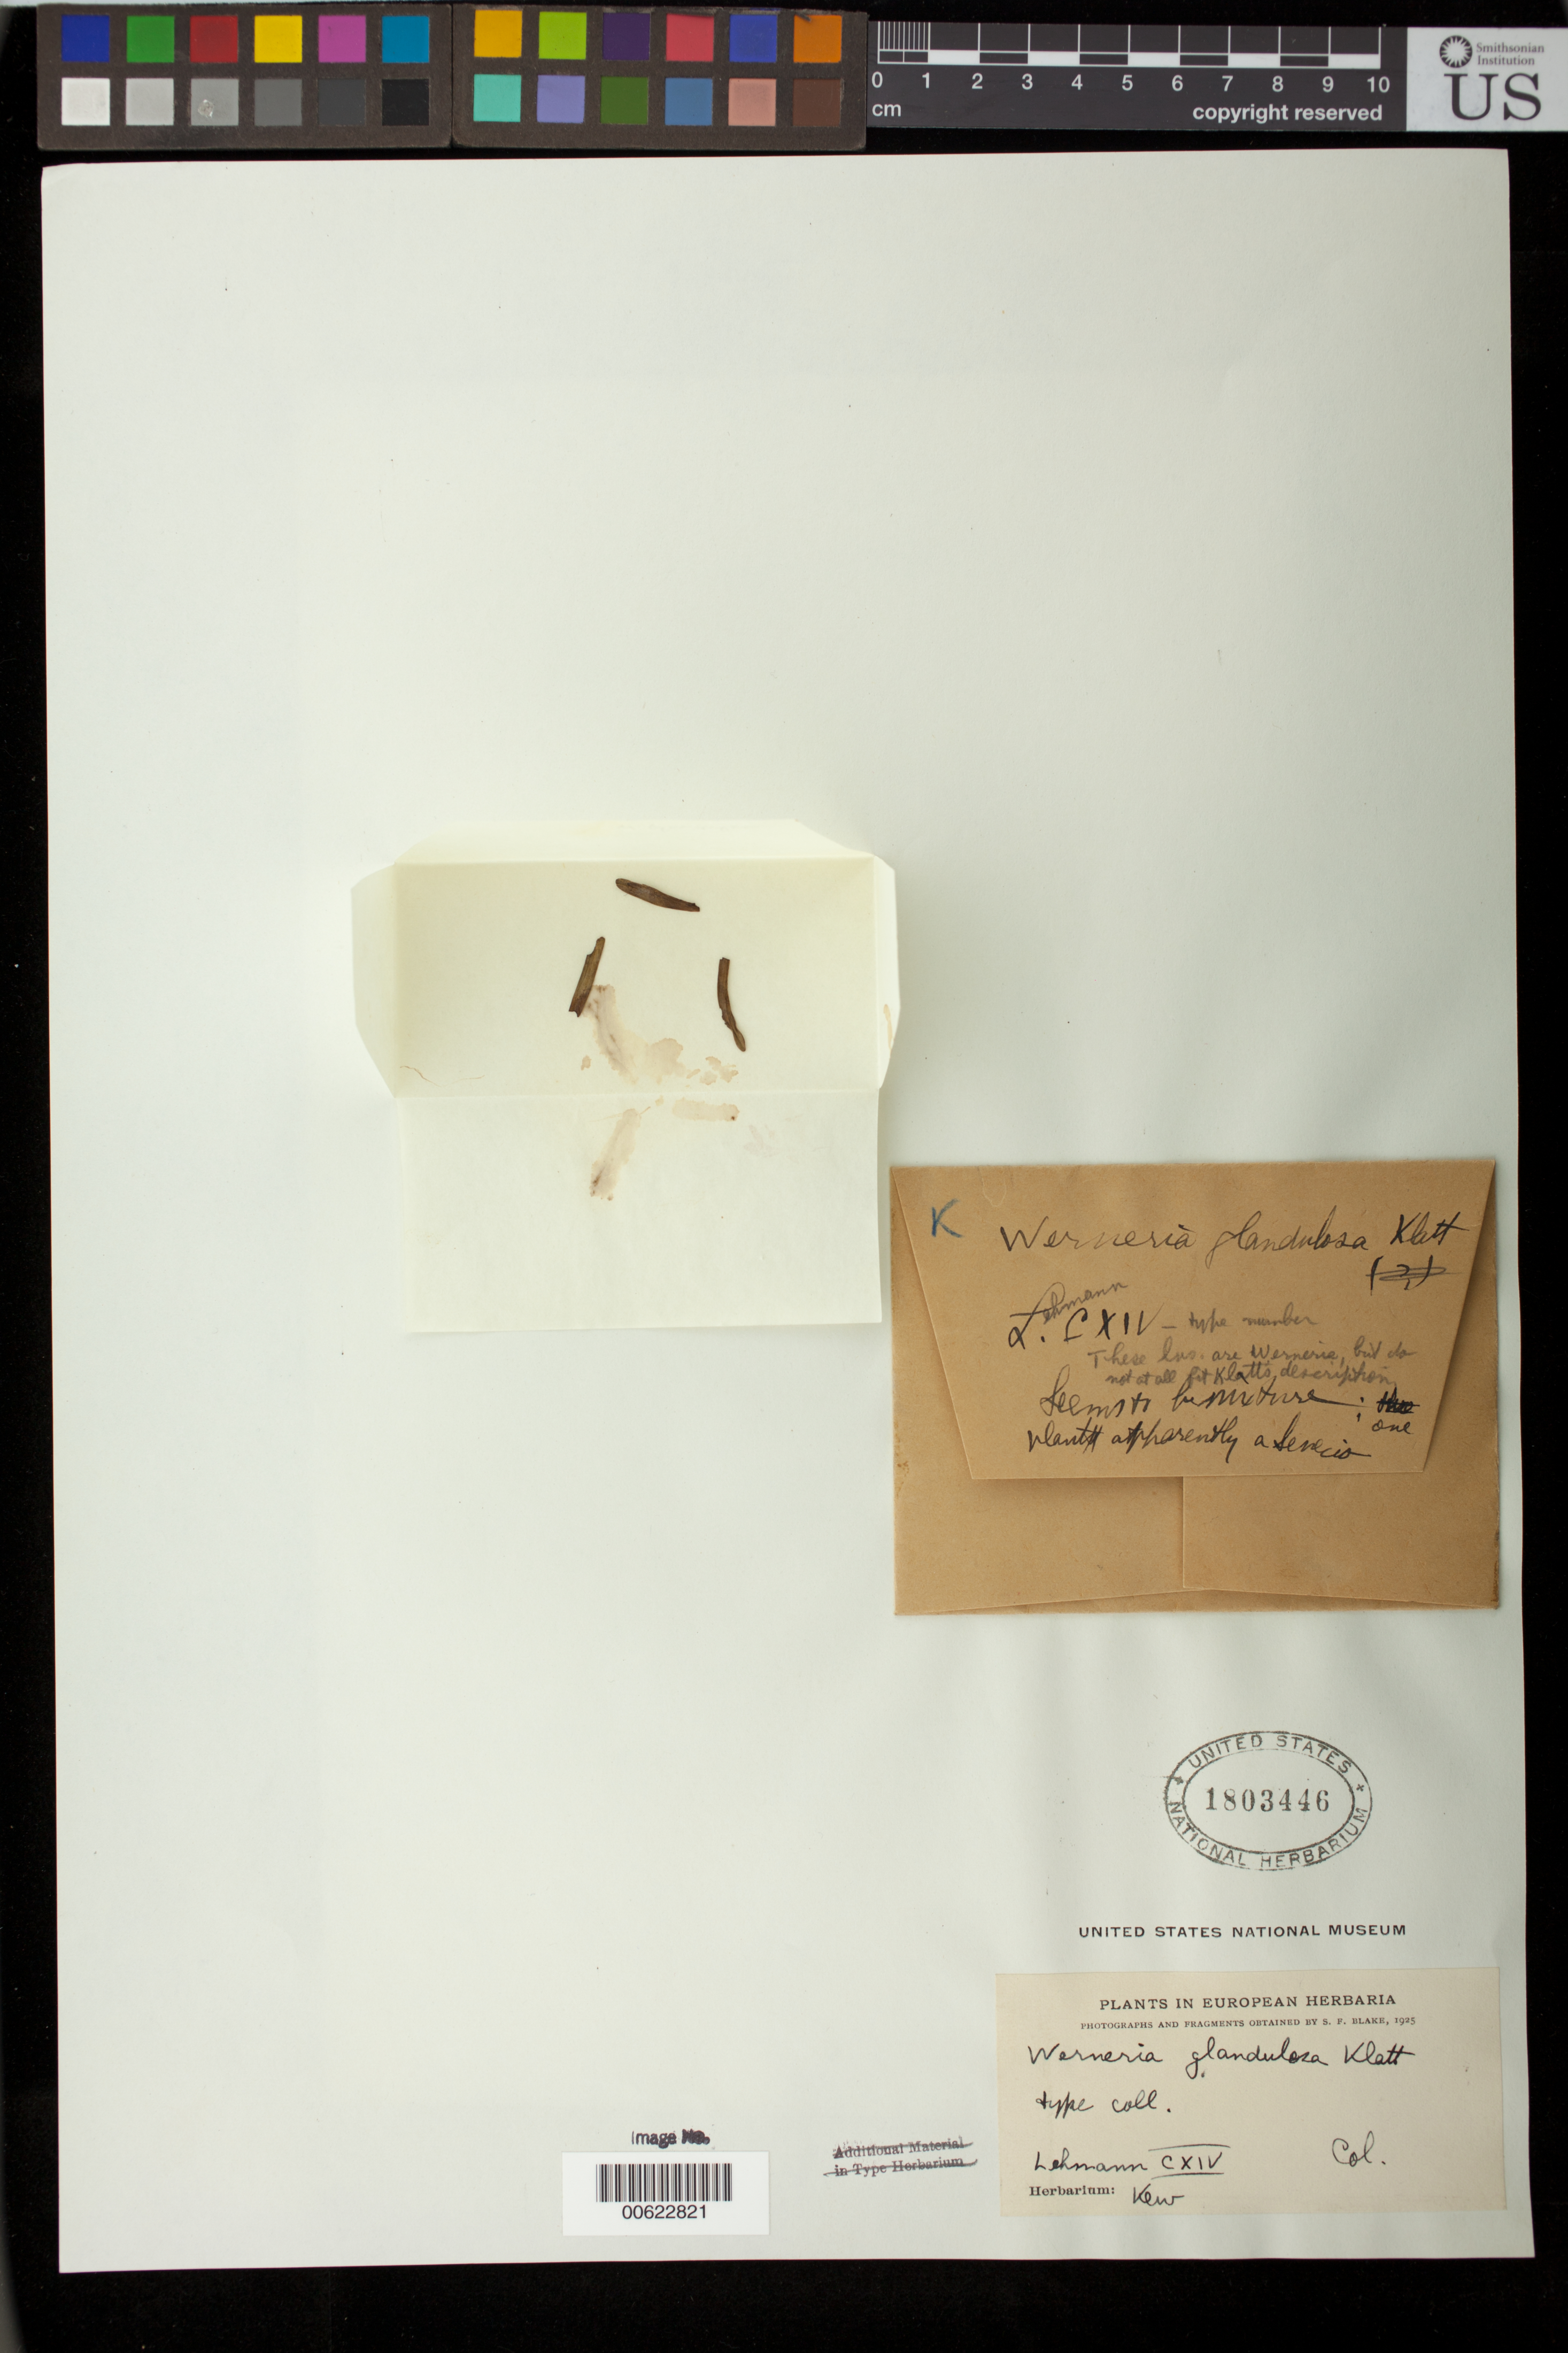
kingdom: Plantae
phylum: Tracheophyta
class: Magnoliopsida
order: Asterales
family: Asteraceae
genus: Werneria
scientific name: Werneria glandulosa Klatt, nom. illeg.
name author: Klatt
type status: Isotype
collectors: F. C. Lehmann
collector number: CXIV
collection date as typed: Dec 1880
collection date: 1880-12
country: Ecuador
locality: Chimborazo.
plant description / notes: Fragmentary material of type specimen ex herb. Kew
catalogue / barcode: US 1803446